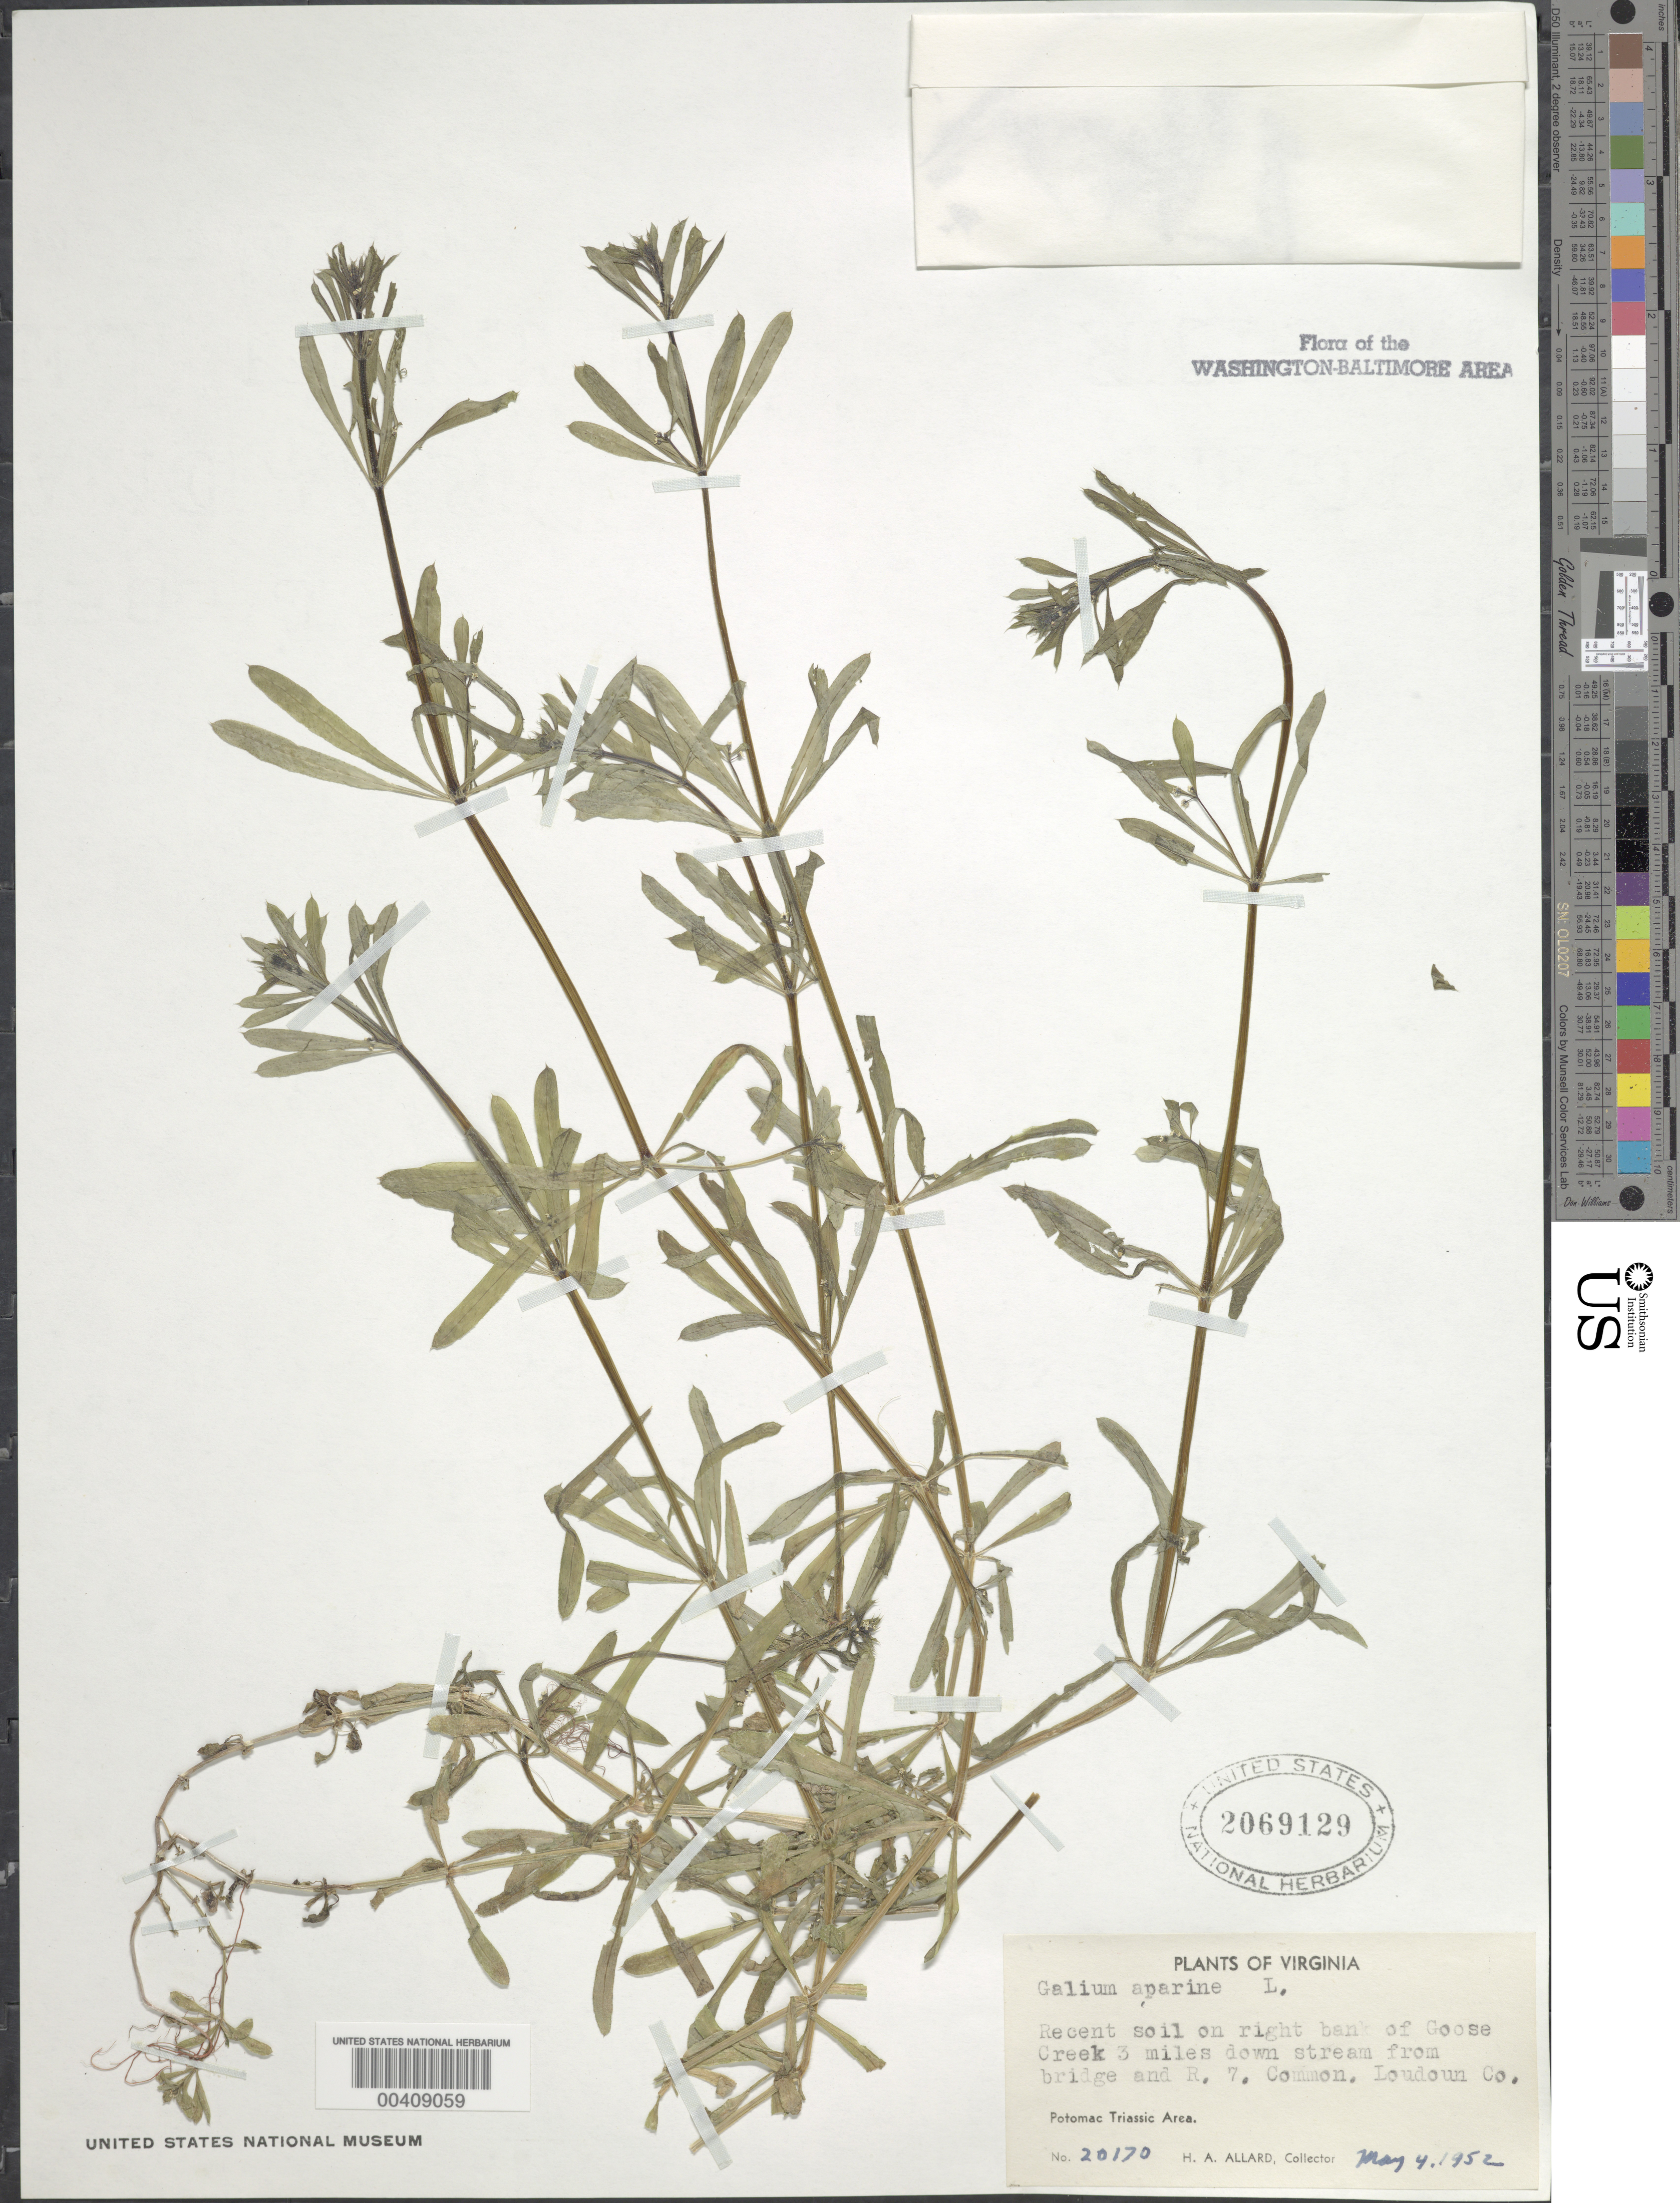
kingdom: Plantae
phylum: Tracheophyta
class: Magnoliopsida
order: Gentianales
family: Rubiaceae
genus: Galium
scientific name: Galium aparine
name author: L.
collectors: H. A. Allard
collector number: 20170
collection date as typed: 04 May 1952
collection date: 1952-05-04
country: United States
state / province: Virginia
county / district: Loudoun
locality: Goose Creek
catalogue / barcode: US 2069129